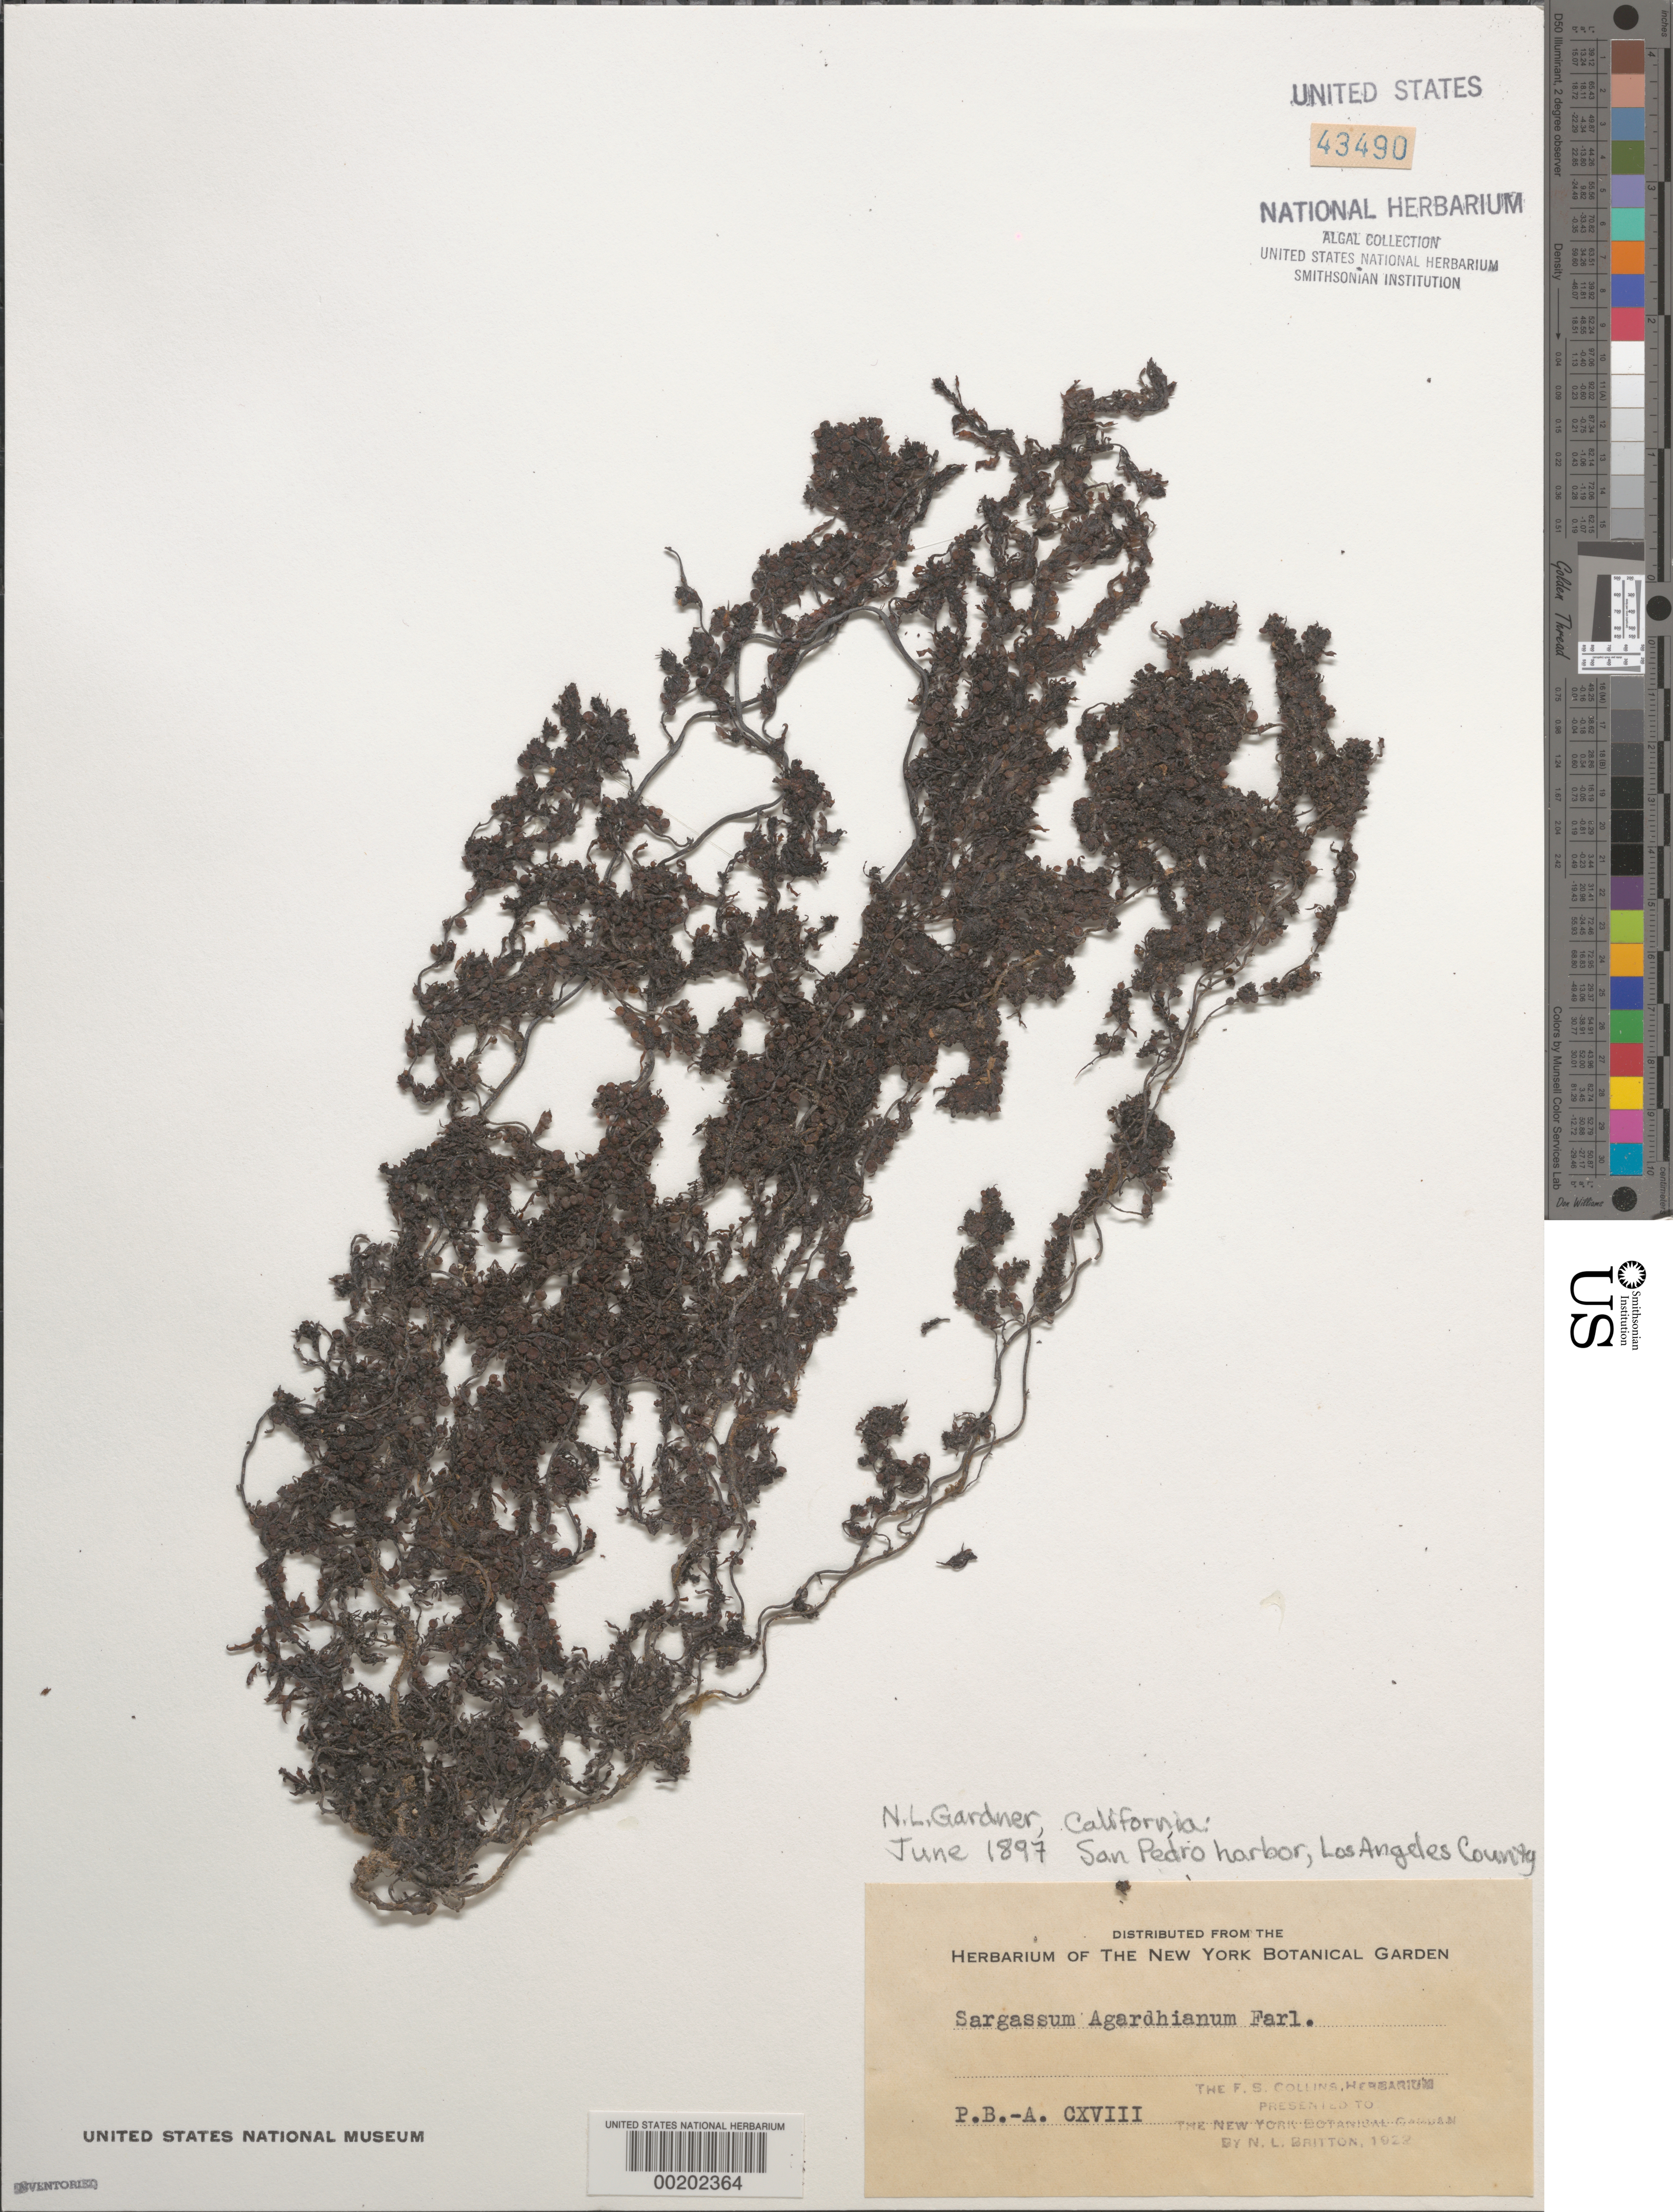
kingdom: Chromista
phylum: Ochrophyta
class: Phaeophyceae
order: Fucales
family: Sargassaceae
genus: Sargassum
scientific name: Sargassum agardhianum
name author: Farl. in J. Agardh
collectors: N. Gardner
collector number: PB-A Cxviii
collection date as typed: Jun 1897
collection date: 1897-06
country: United States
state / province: California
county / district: Los Angeles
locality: San Pedro Harbor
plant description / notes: Collins, Holden & Setchell, Phycotheca Boreali-Americana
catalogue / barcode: US 43490